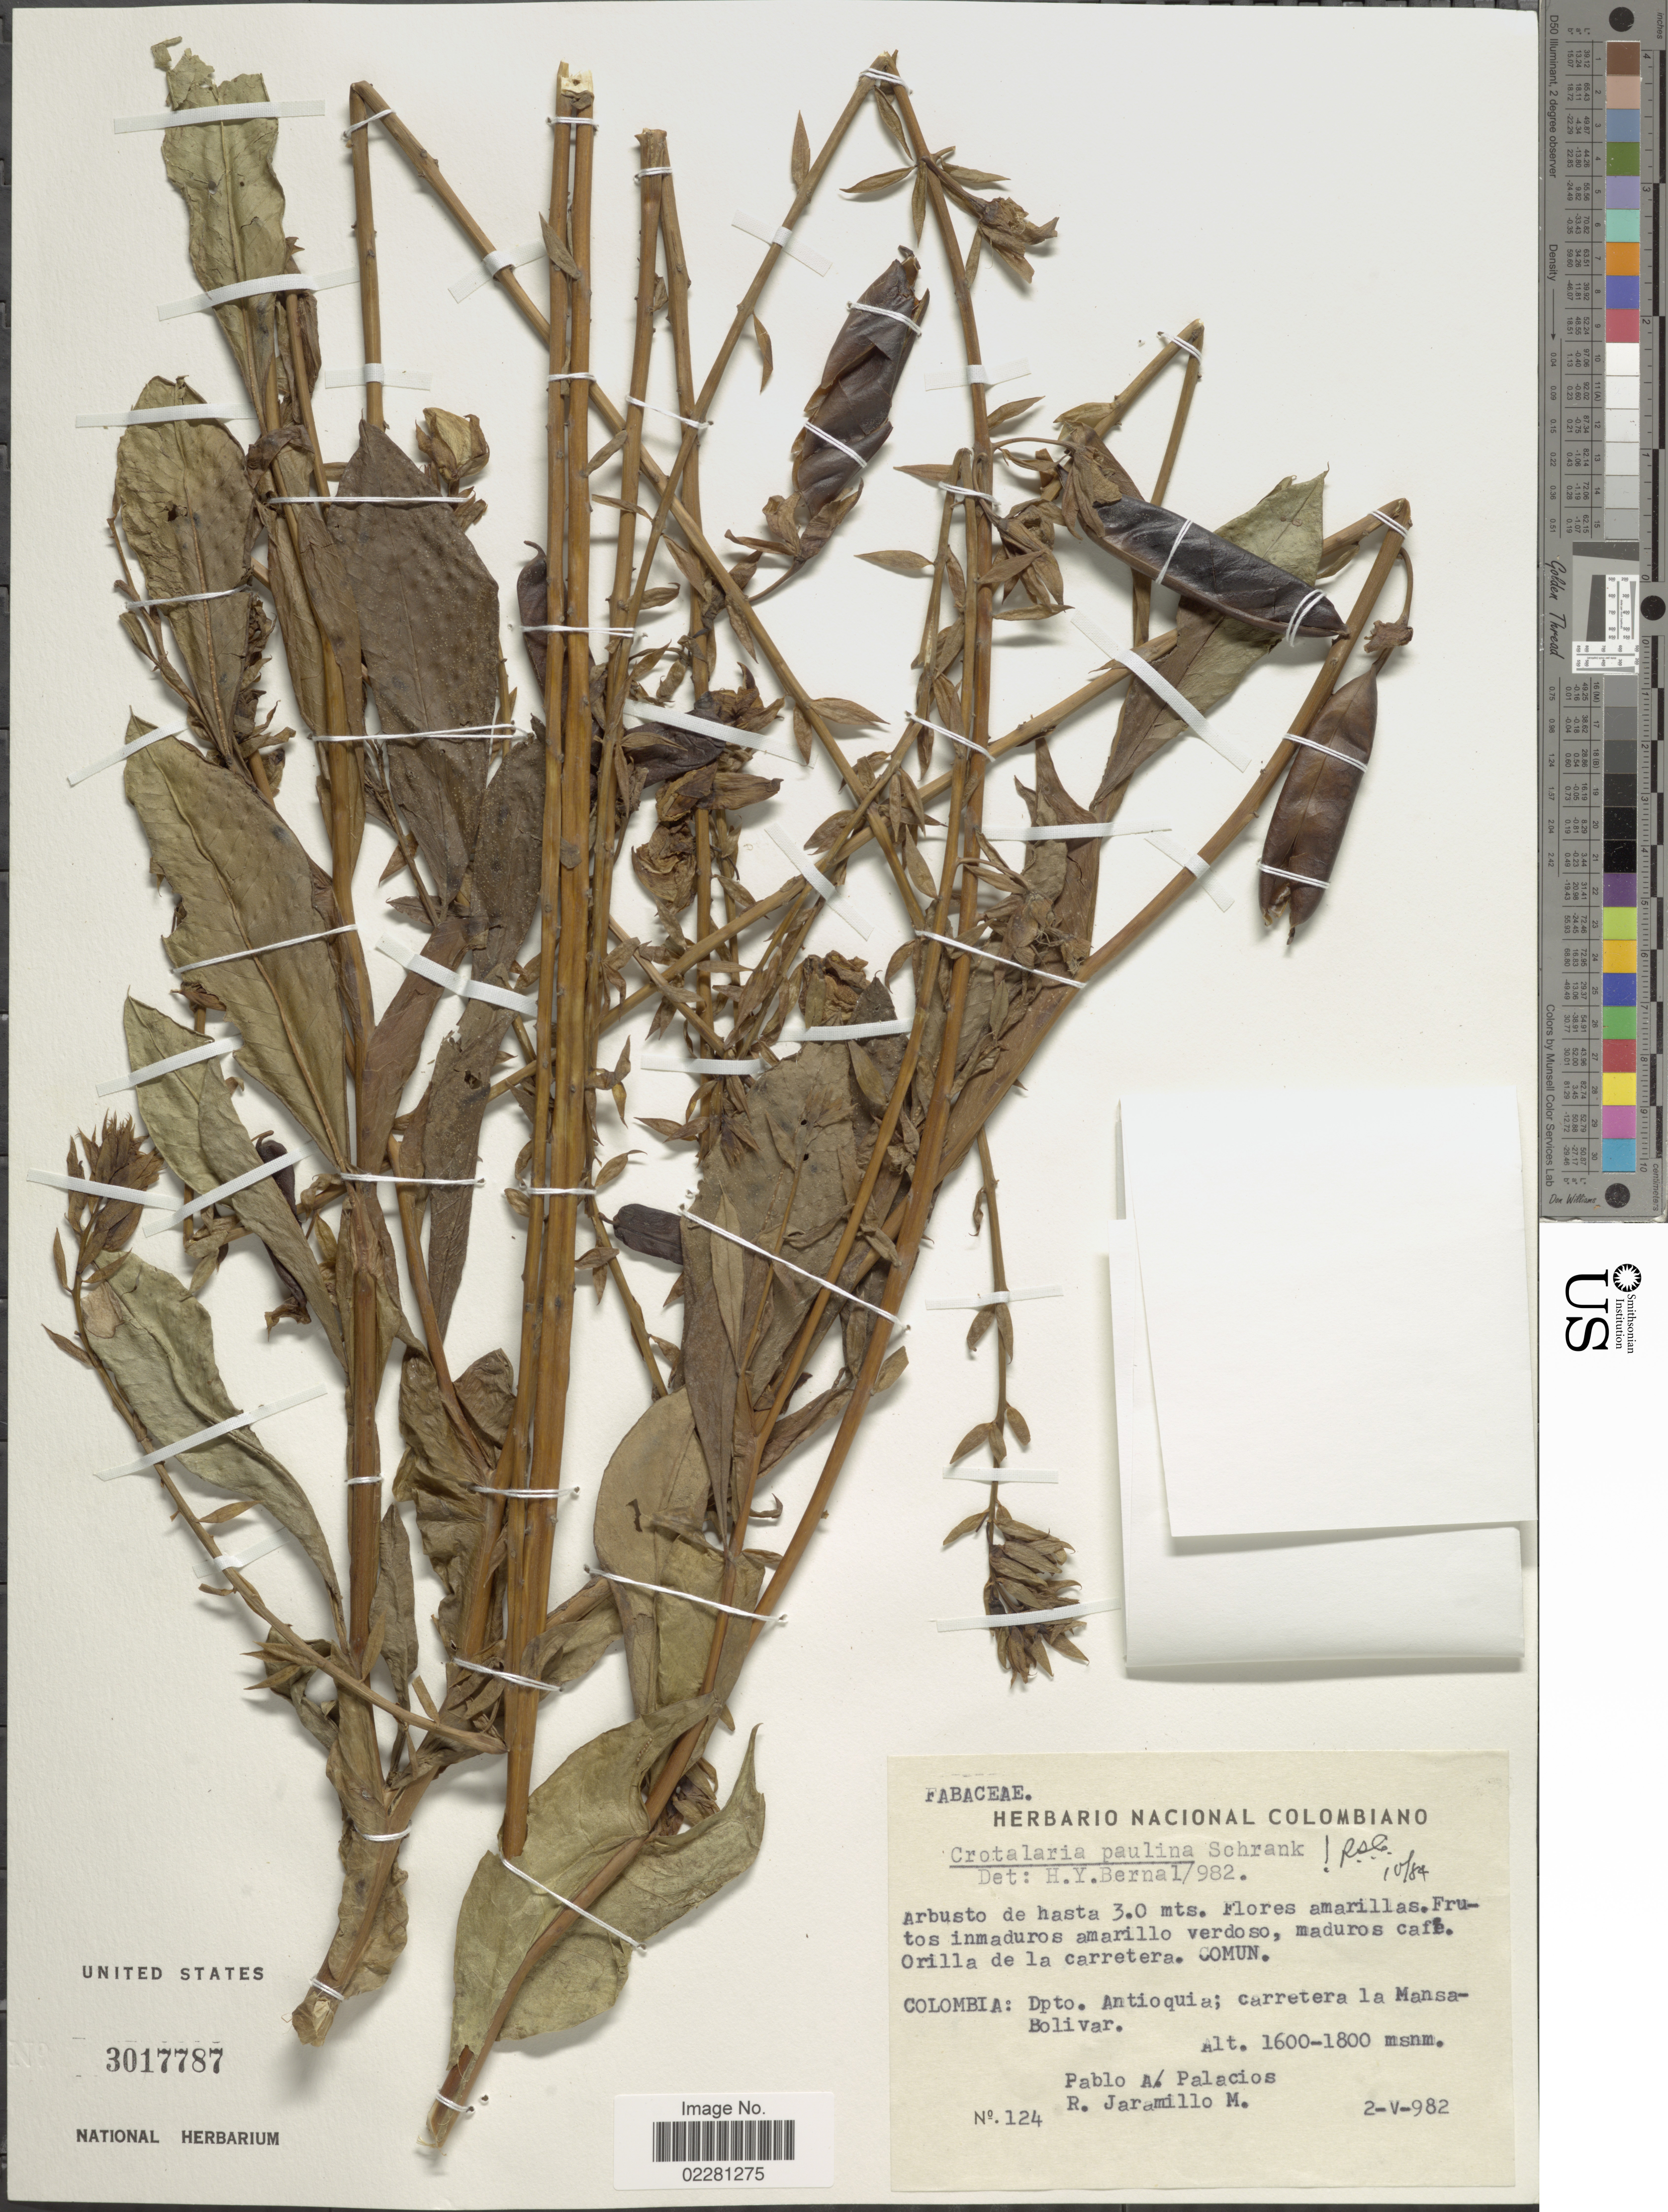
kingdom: Plantae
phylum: Tracheophyta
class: Magnoliopsida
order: Fabales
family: Fabaceae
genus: Crotalaria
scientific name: Crotalaria paulina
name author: Schrank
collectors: P. Palacios & R. Jaramillo M.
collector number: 124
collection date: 1982-05-02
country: Colombia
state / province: Antioquia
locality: Carretera la Mansa-Bolivar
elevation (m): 1600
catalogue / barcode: US 3017787